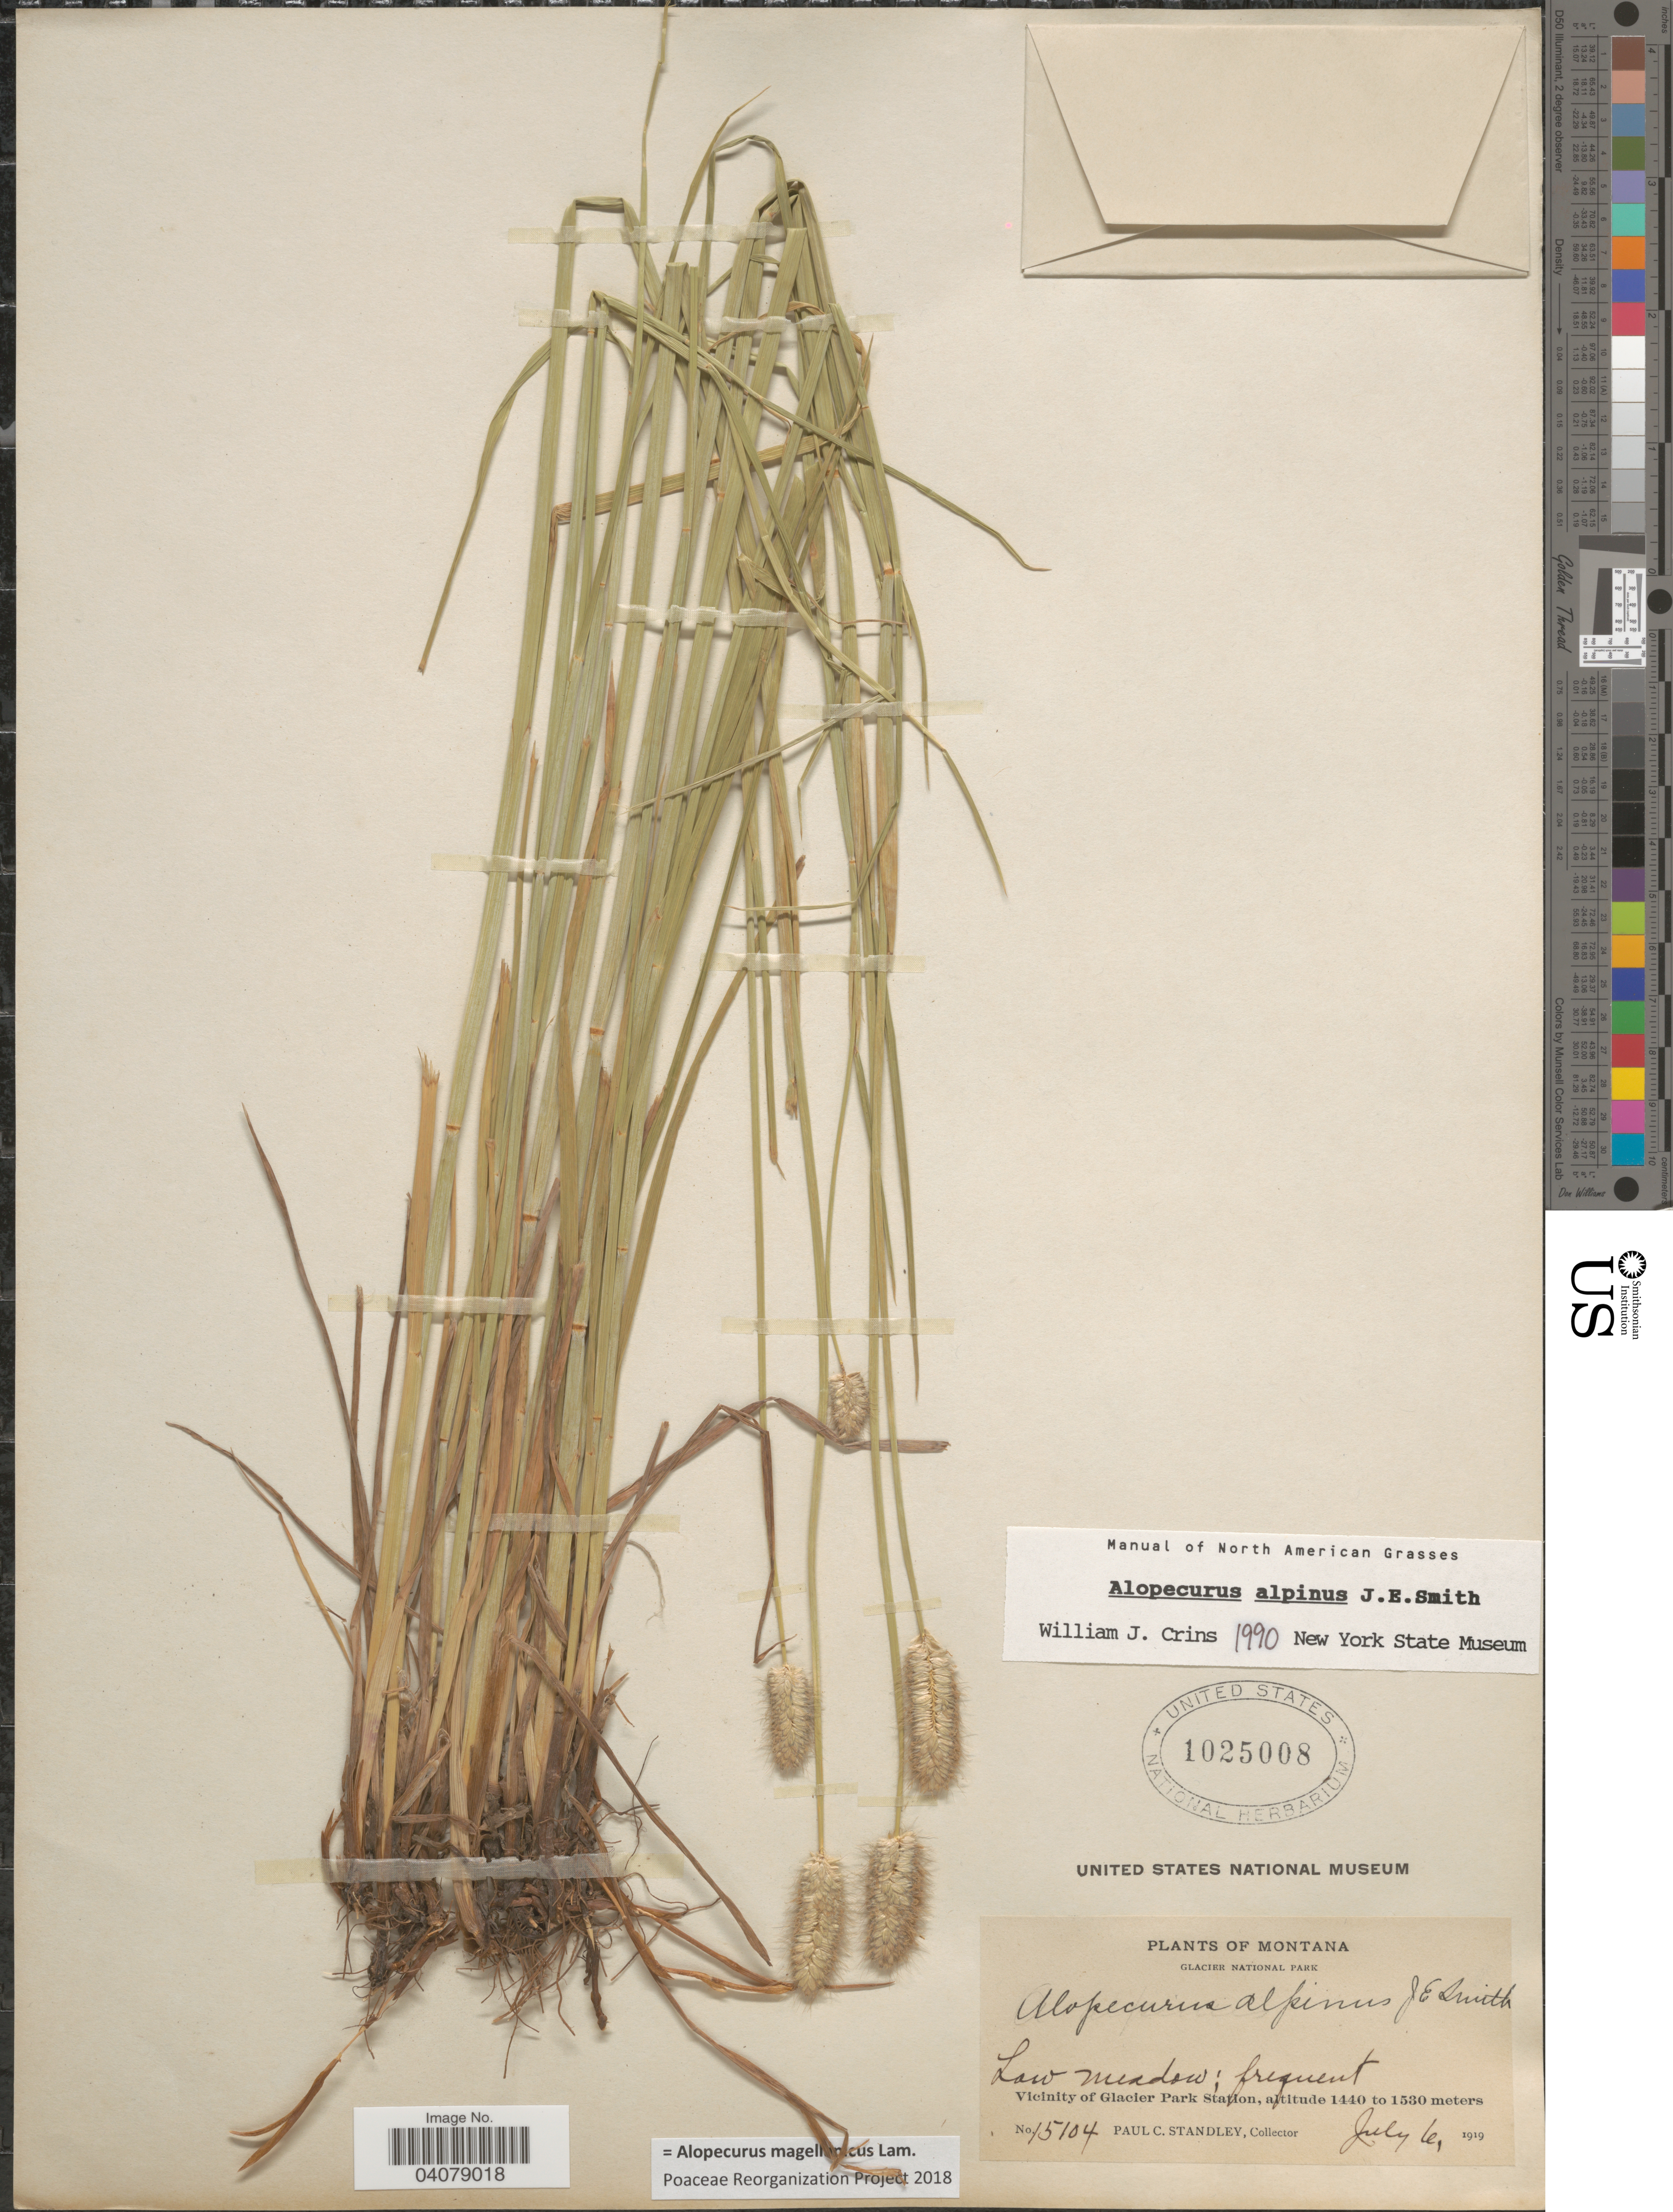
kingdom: Plantae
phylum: Tracheophyta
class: Liliopsida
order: Poales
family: Poaceae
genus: Alopecurus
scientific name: Alopecurus magellanicus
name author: Lam.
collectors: P. C. Standley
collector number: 15104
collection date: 1919-07-06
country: United States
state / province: Montana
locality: Glacier National Park. Vicinity of Glacier Park Station.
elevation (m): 1440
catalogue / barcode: US 1025008